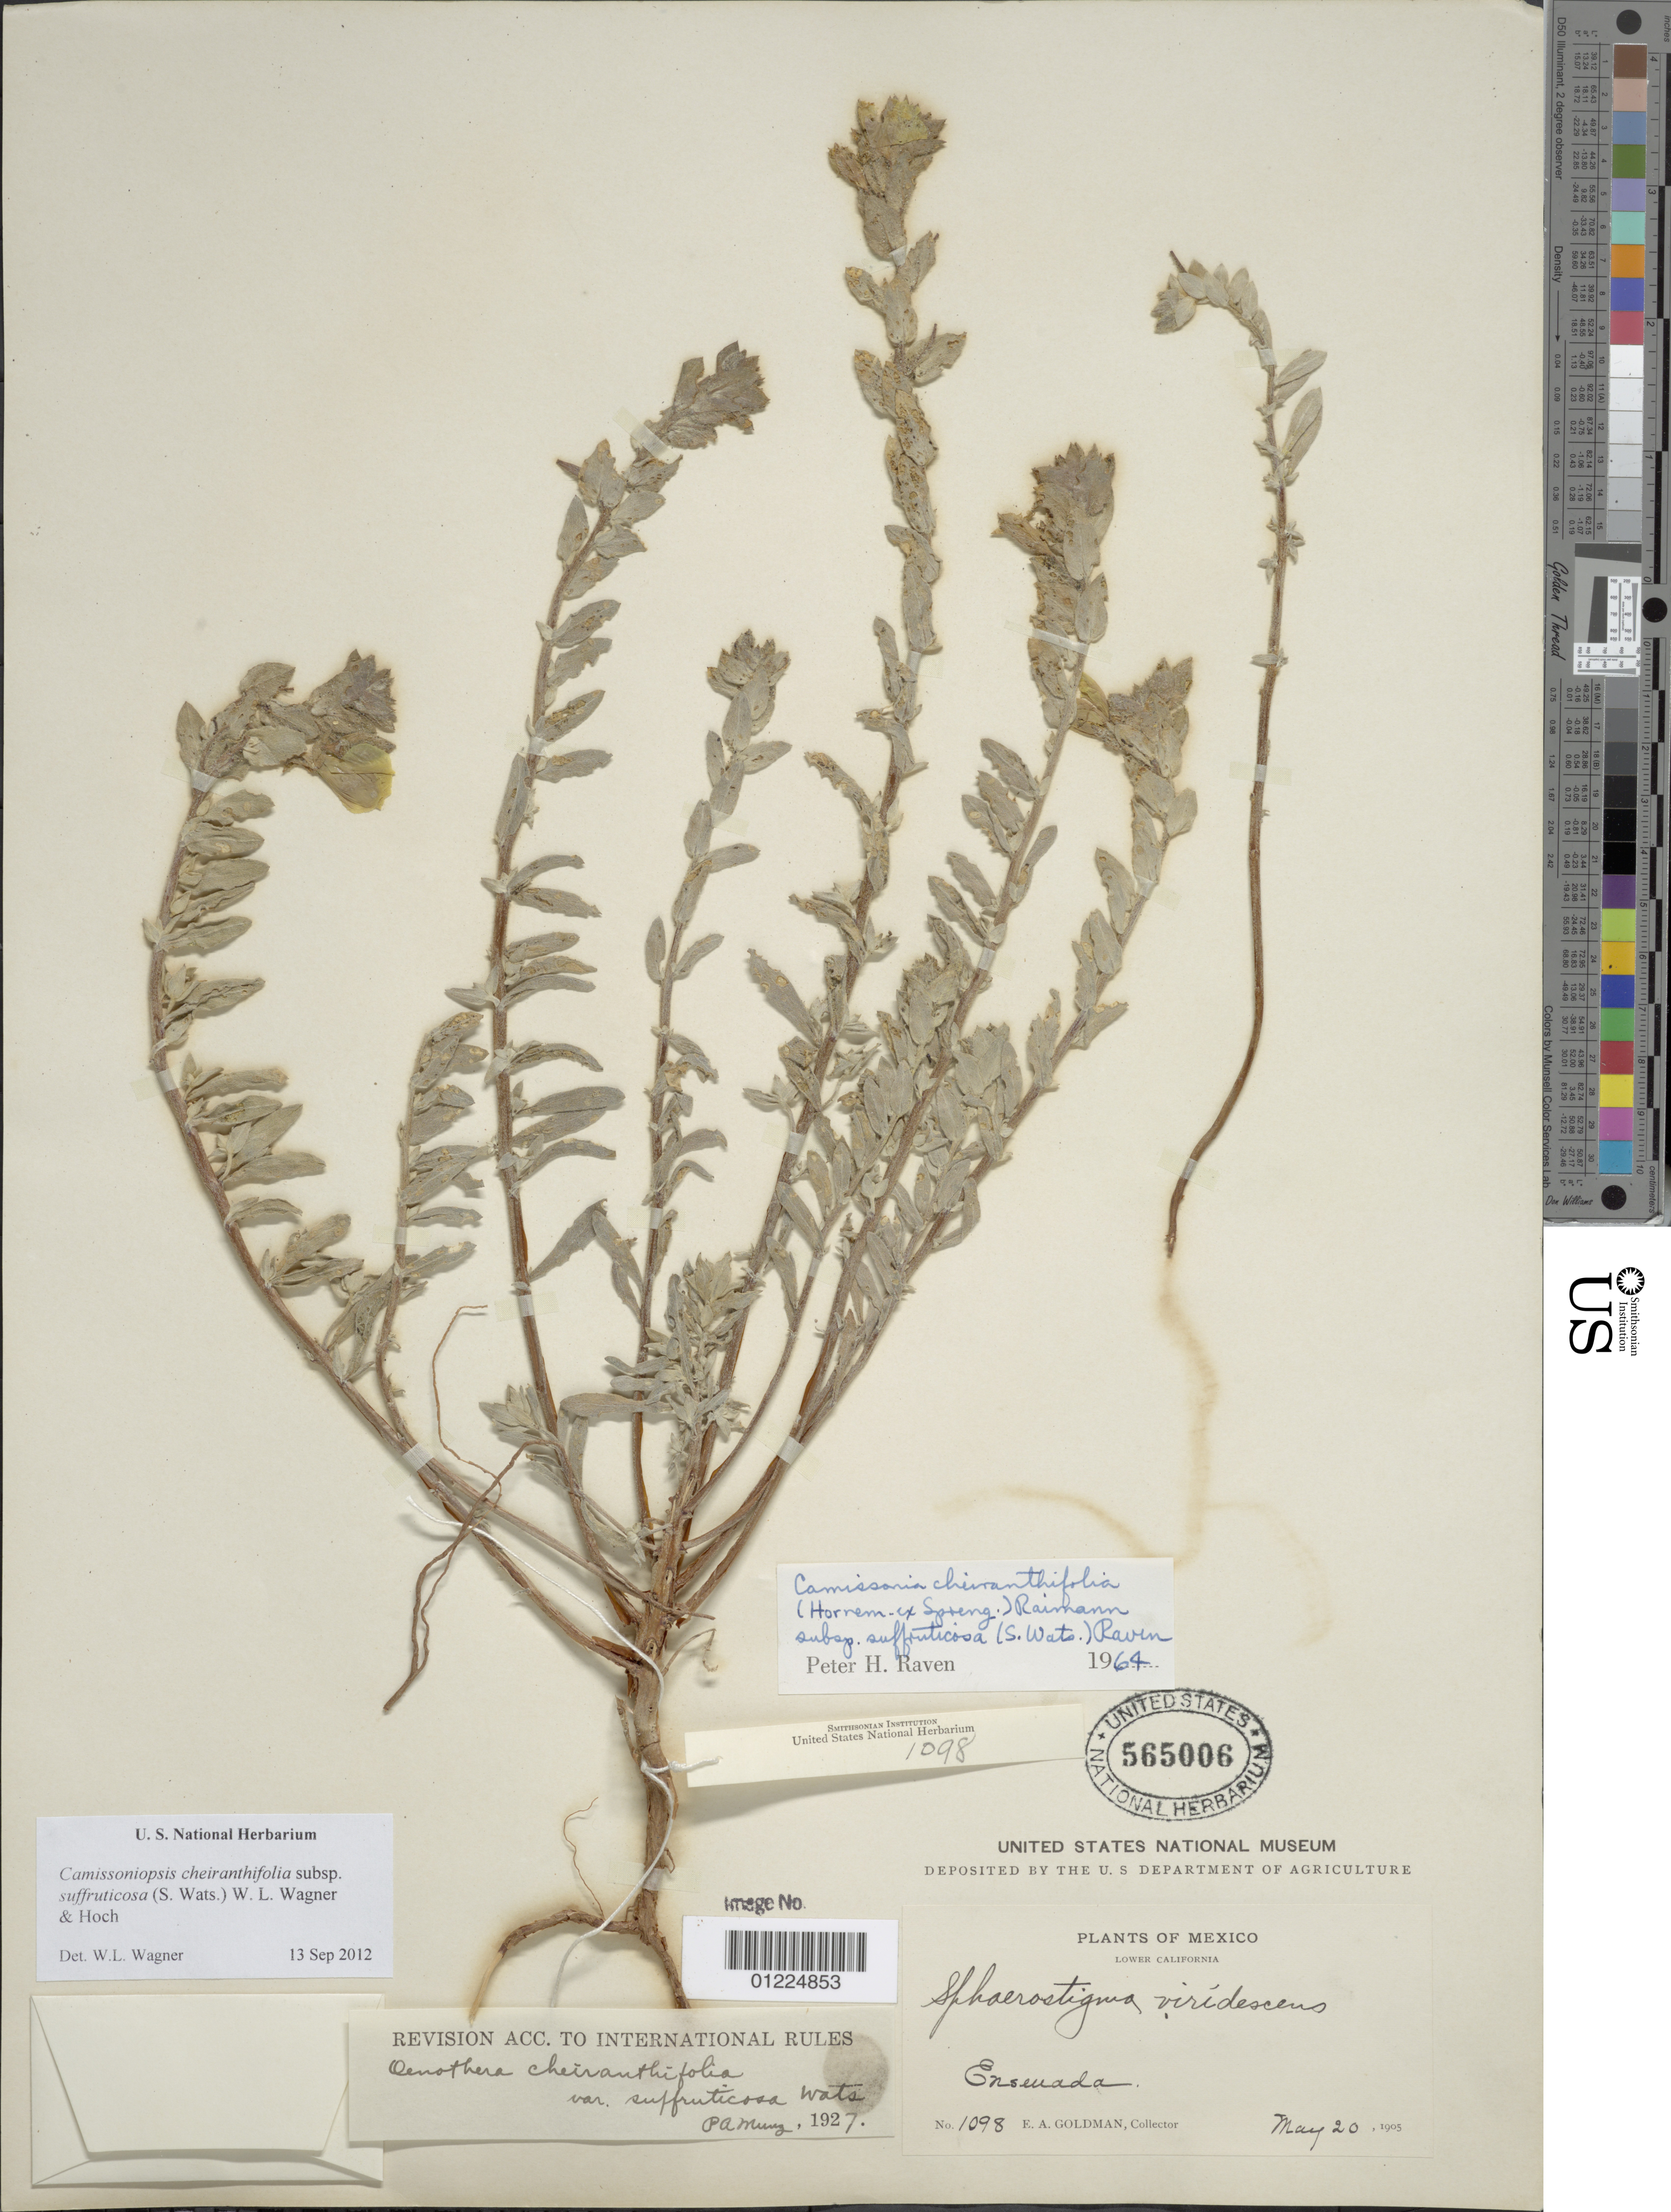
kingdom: Plantae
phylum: Tracheophyta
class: Magnoliopsida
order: Myrtales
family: Onagraceae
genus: Camissoniopsis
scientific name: Camissoniopsis cheiranthifolia subsp. suffruticosa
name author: (S. Watson) W.L. Wagner & Hoch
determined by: Wagner, W. L., (BOT), Smithsonian Institution - National Museum of Natural History (UNITED STATES)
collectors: E. A. Goldman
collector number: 1098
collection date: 1905-05-20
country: Mexico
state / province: Baja California Norte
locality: Ensenada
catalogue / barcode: US 565006